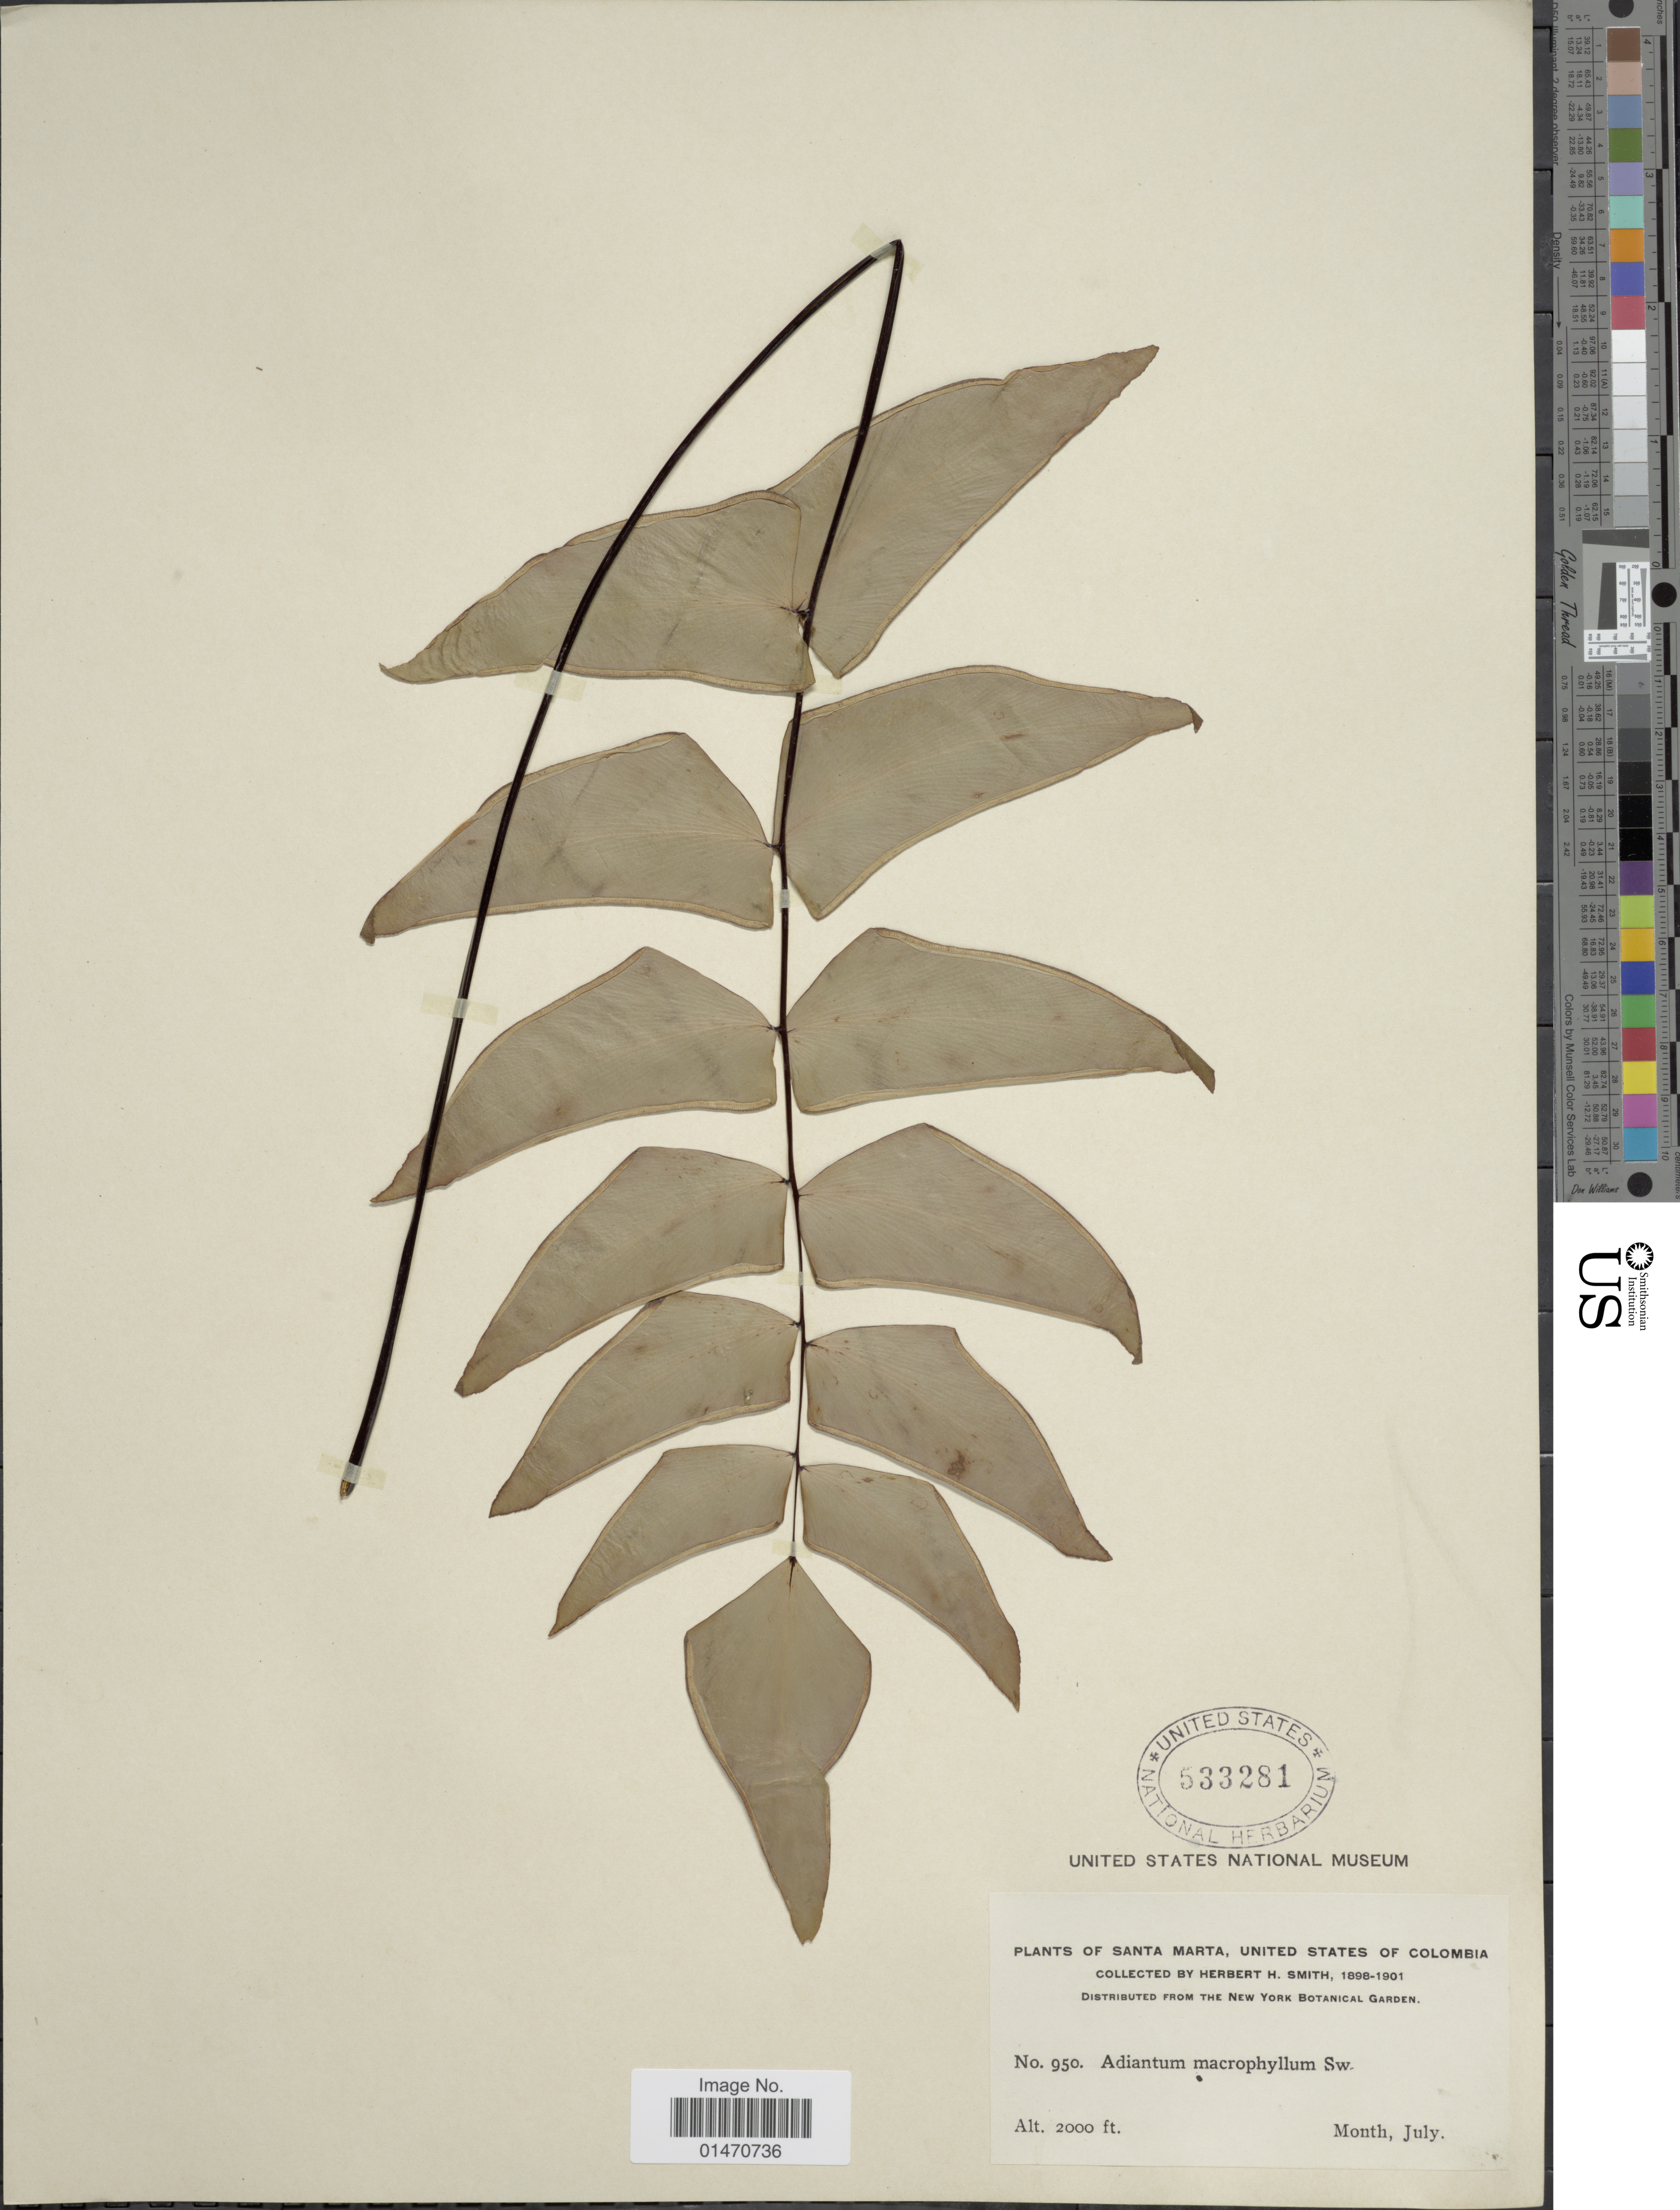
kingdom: Plantae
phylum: Tracheophyta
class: Polypodiopsida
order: Polypodiales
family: Pteridaceae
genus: Adiantum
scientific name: Adiantum macrophyllum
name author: Sw.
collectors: Herbert H. Smith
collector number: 950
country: Colombia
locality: Santa Marta Marta, United States of Colombia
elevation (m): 610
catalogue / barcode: US 533281